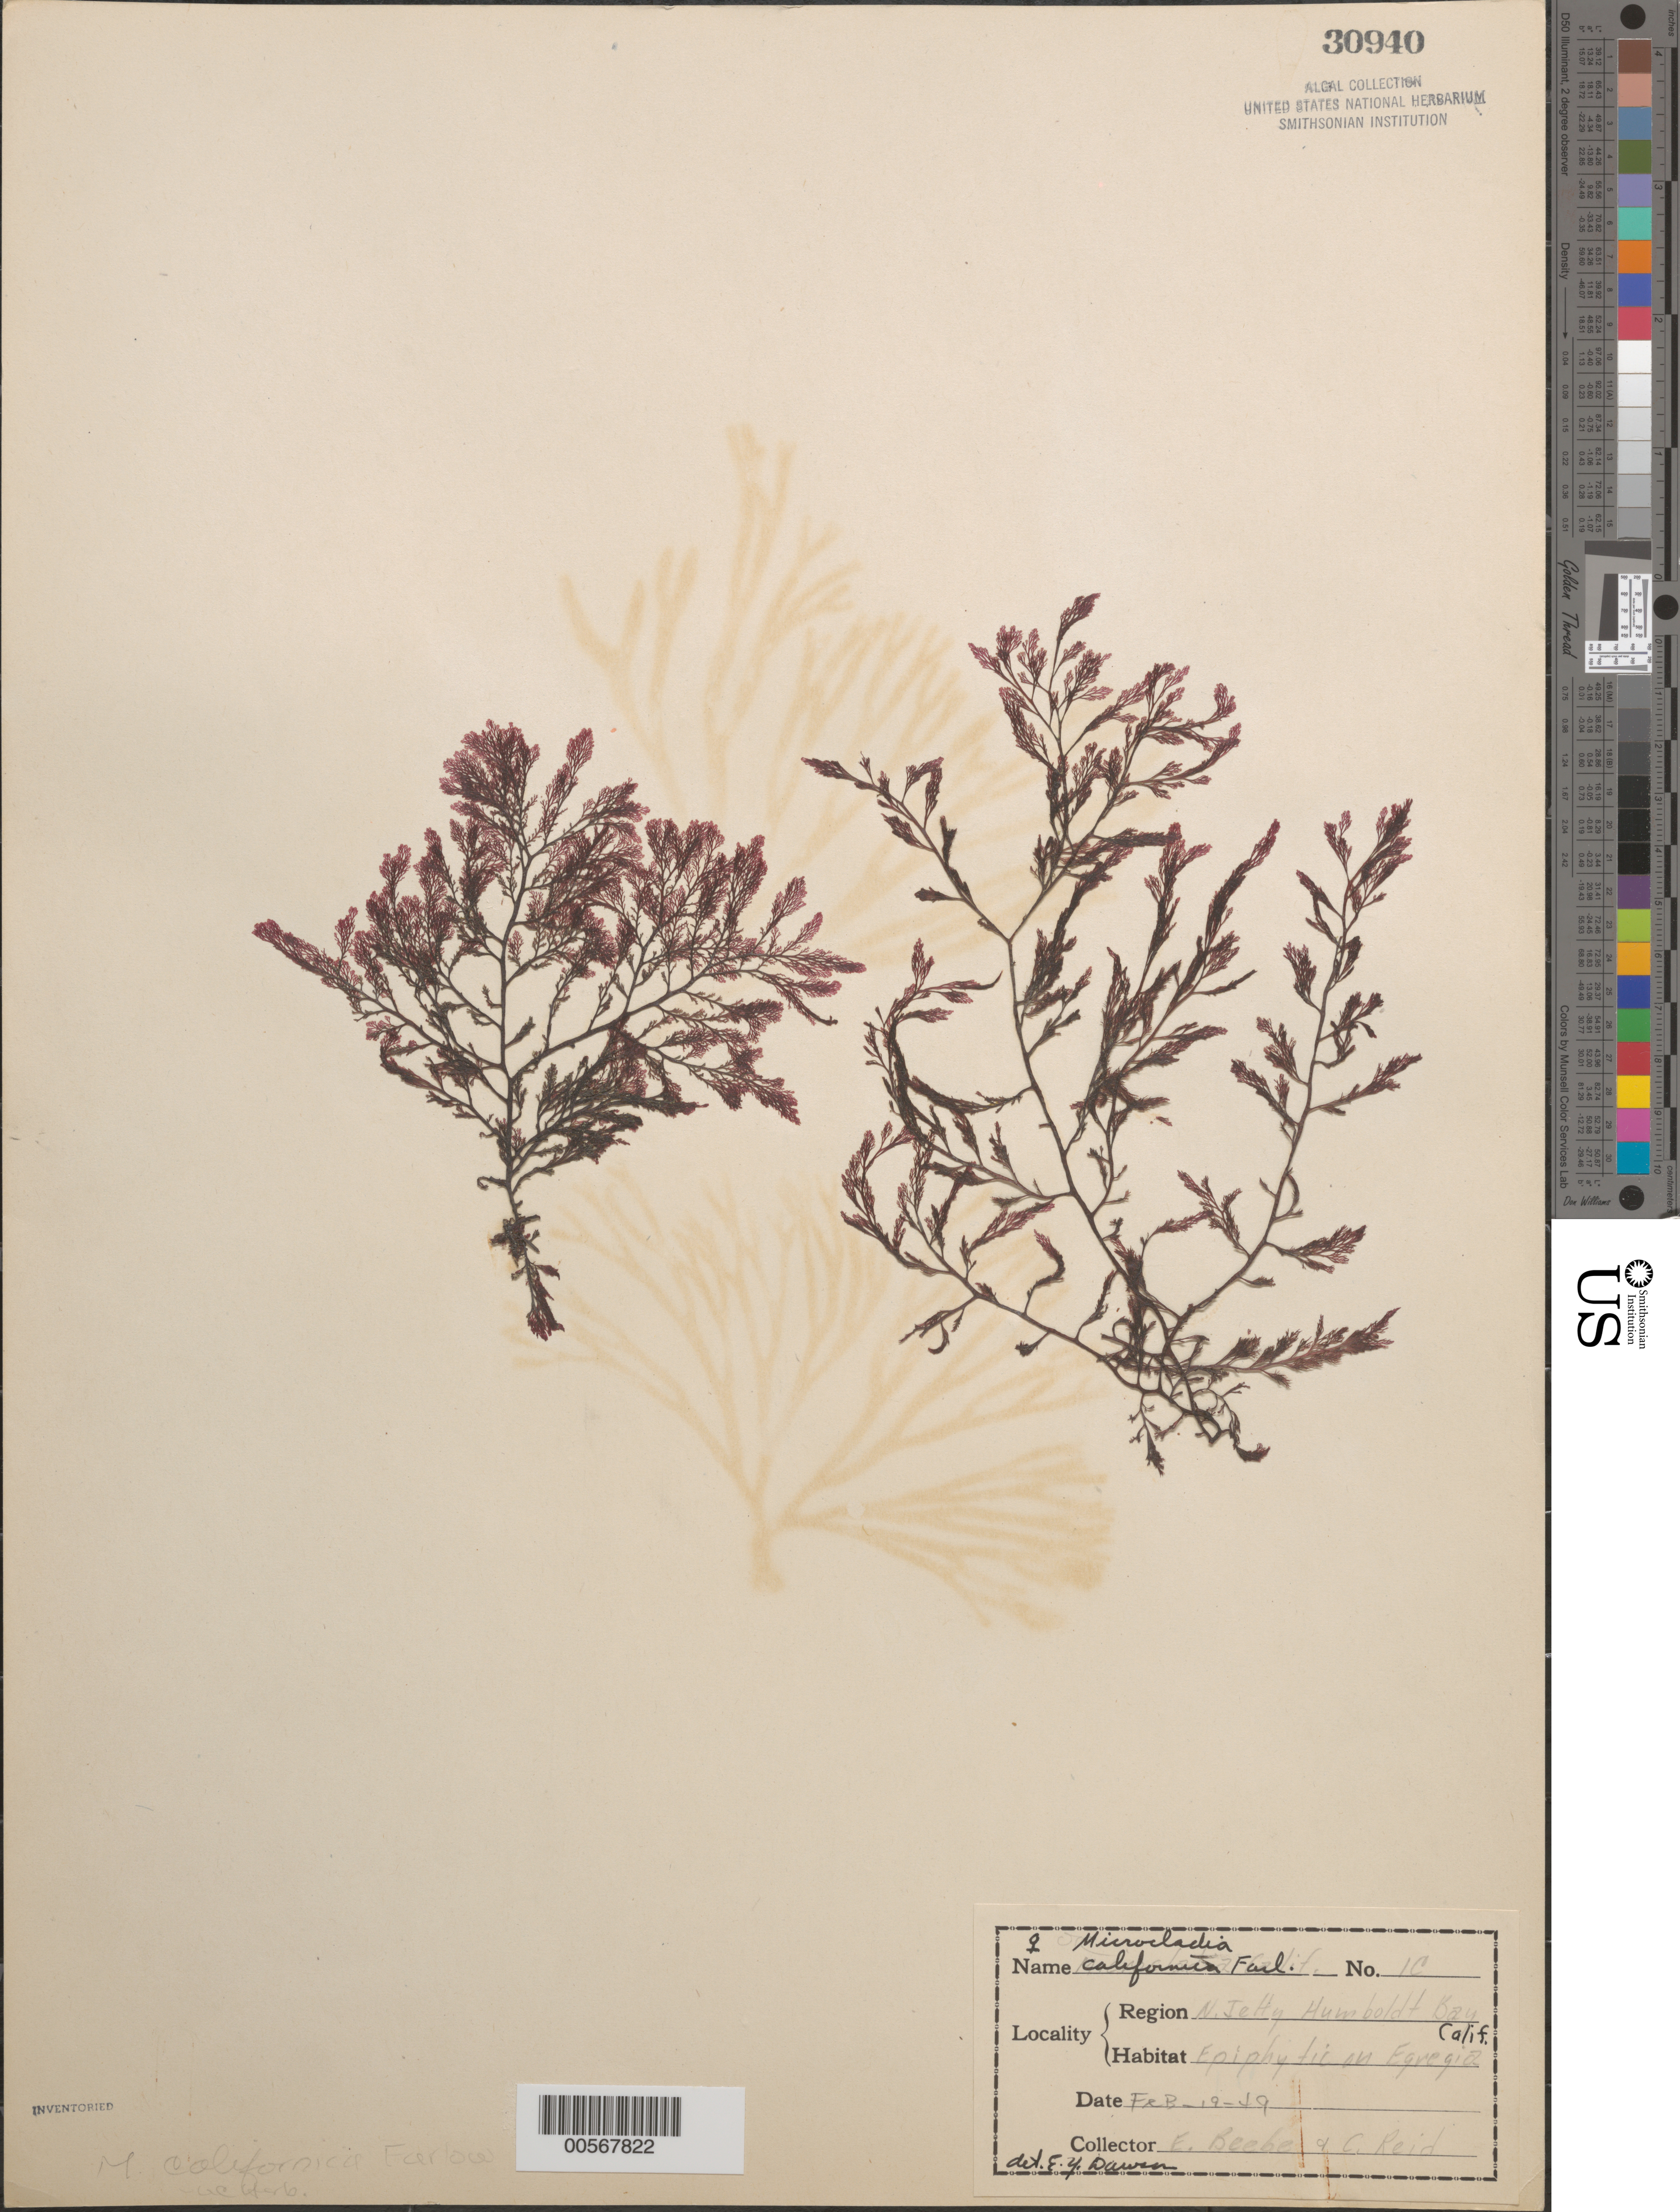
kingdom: Plantae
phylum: Rhodophyta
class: Florideophyceae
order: Ceramiales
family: Ceramiaceae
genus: Campylaephora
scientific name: Campylaephora californica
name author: (Farl.) T.O. Cho in T.O. Cho et al.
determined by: Algae name updating Project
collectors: E. Beebe & C. Reid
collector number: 1c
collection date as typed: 19 Feb 1949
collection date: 1949-02-19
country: United States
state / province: California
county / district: Humboldt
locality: North Jetty, Humboldt Bay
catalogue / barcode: US 30940